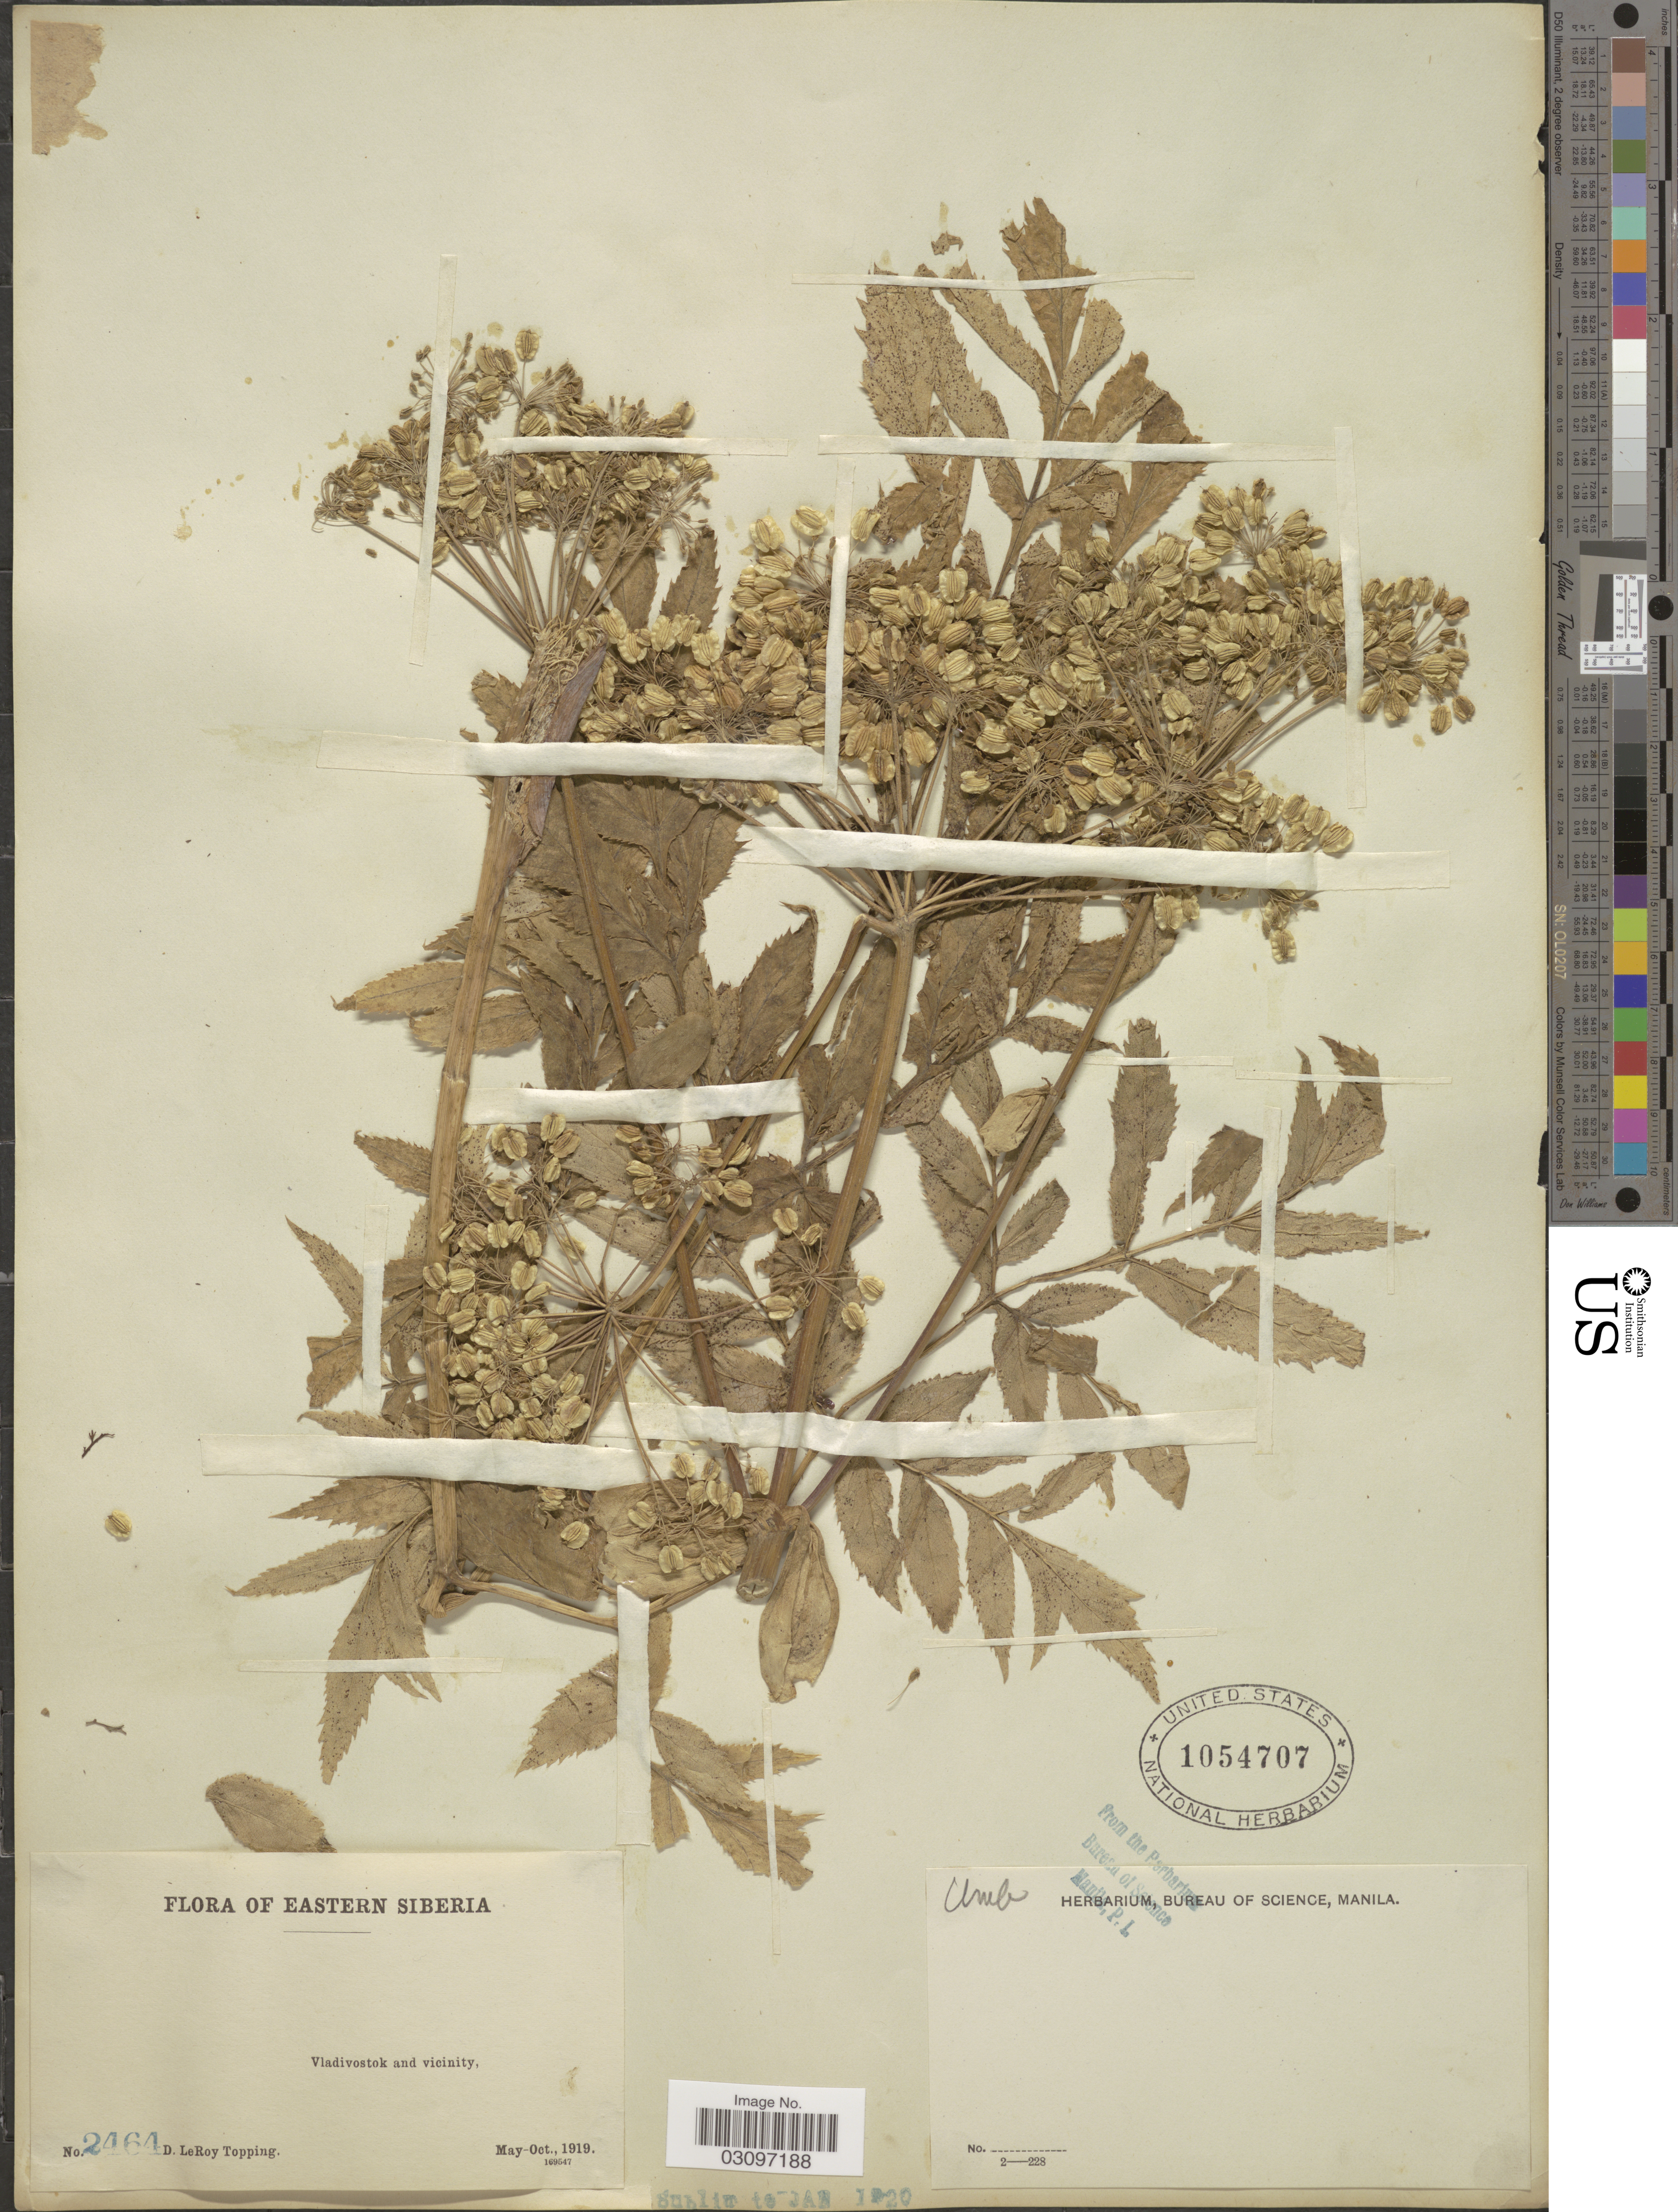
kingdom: Plantae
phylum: Tracheophyta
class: Magnoliopsida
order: Apiales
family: Apiaceae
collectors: D. L. Topping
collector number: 2464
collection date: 1919-05/1919-10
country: Russian Federation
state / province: Primorsky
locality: Eastern Siberia. Vladivostok and vicinity.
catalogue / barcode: US 1054707